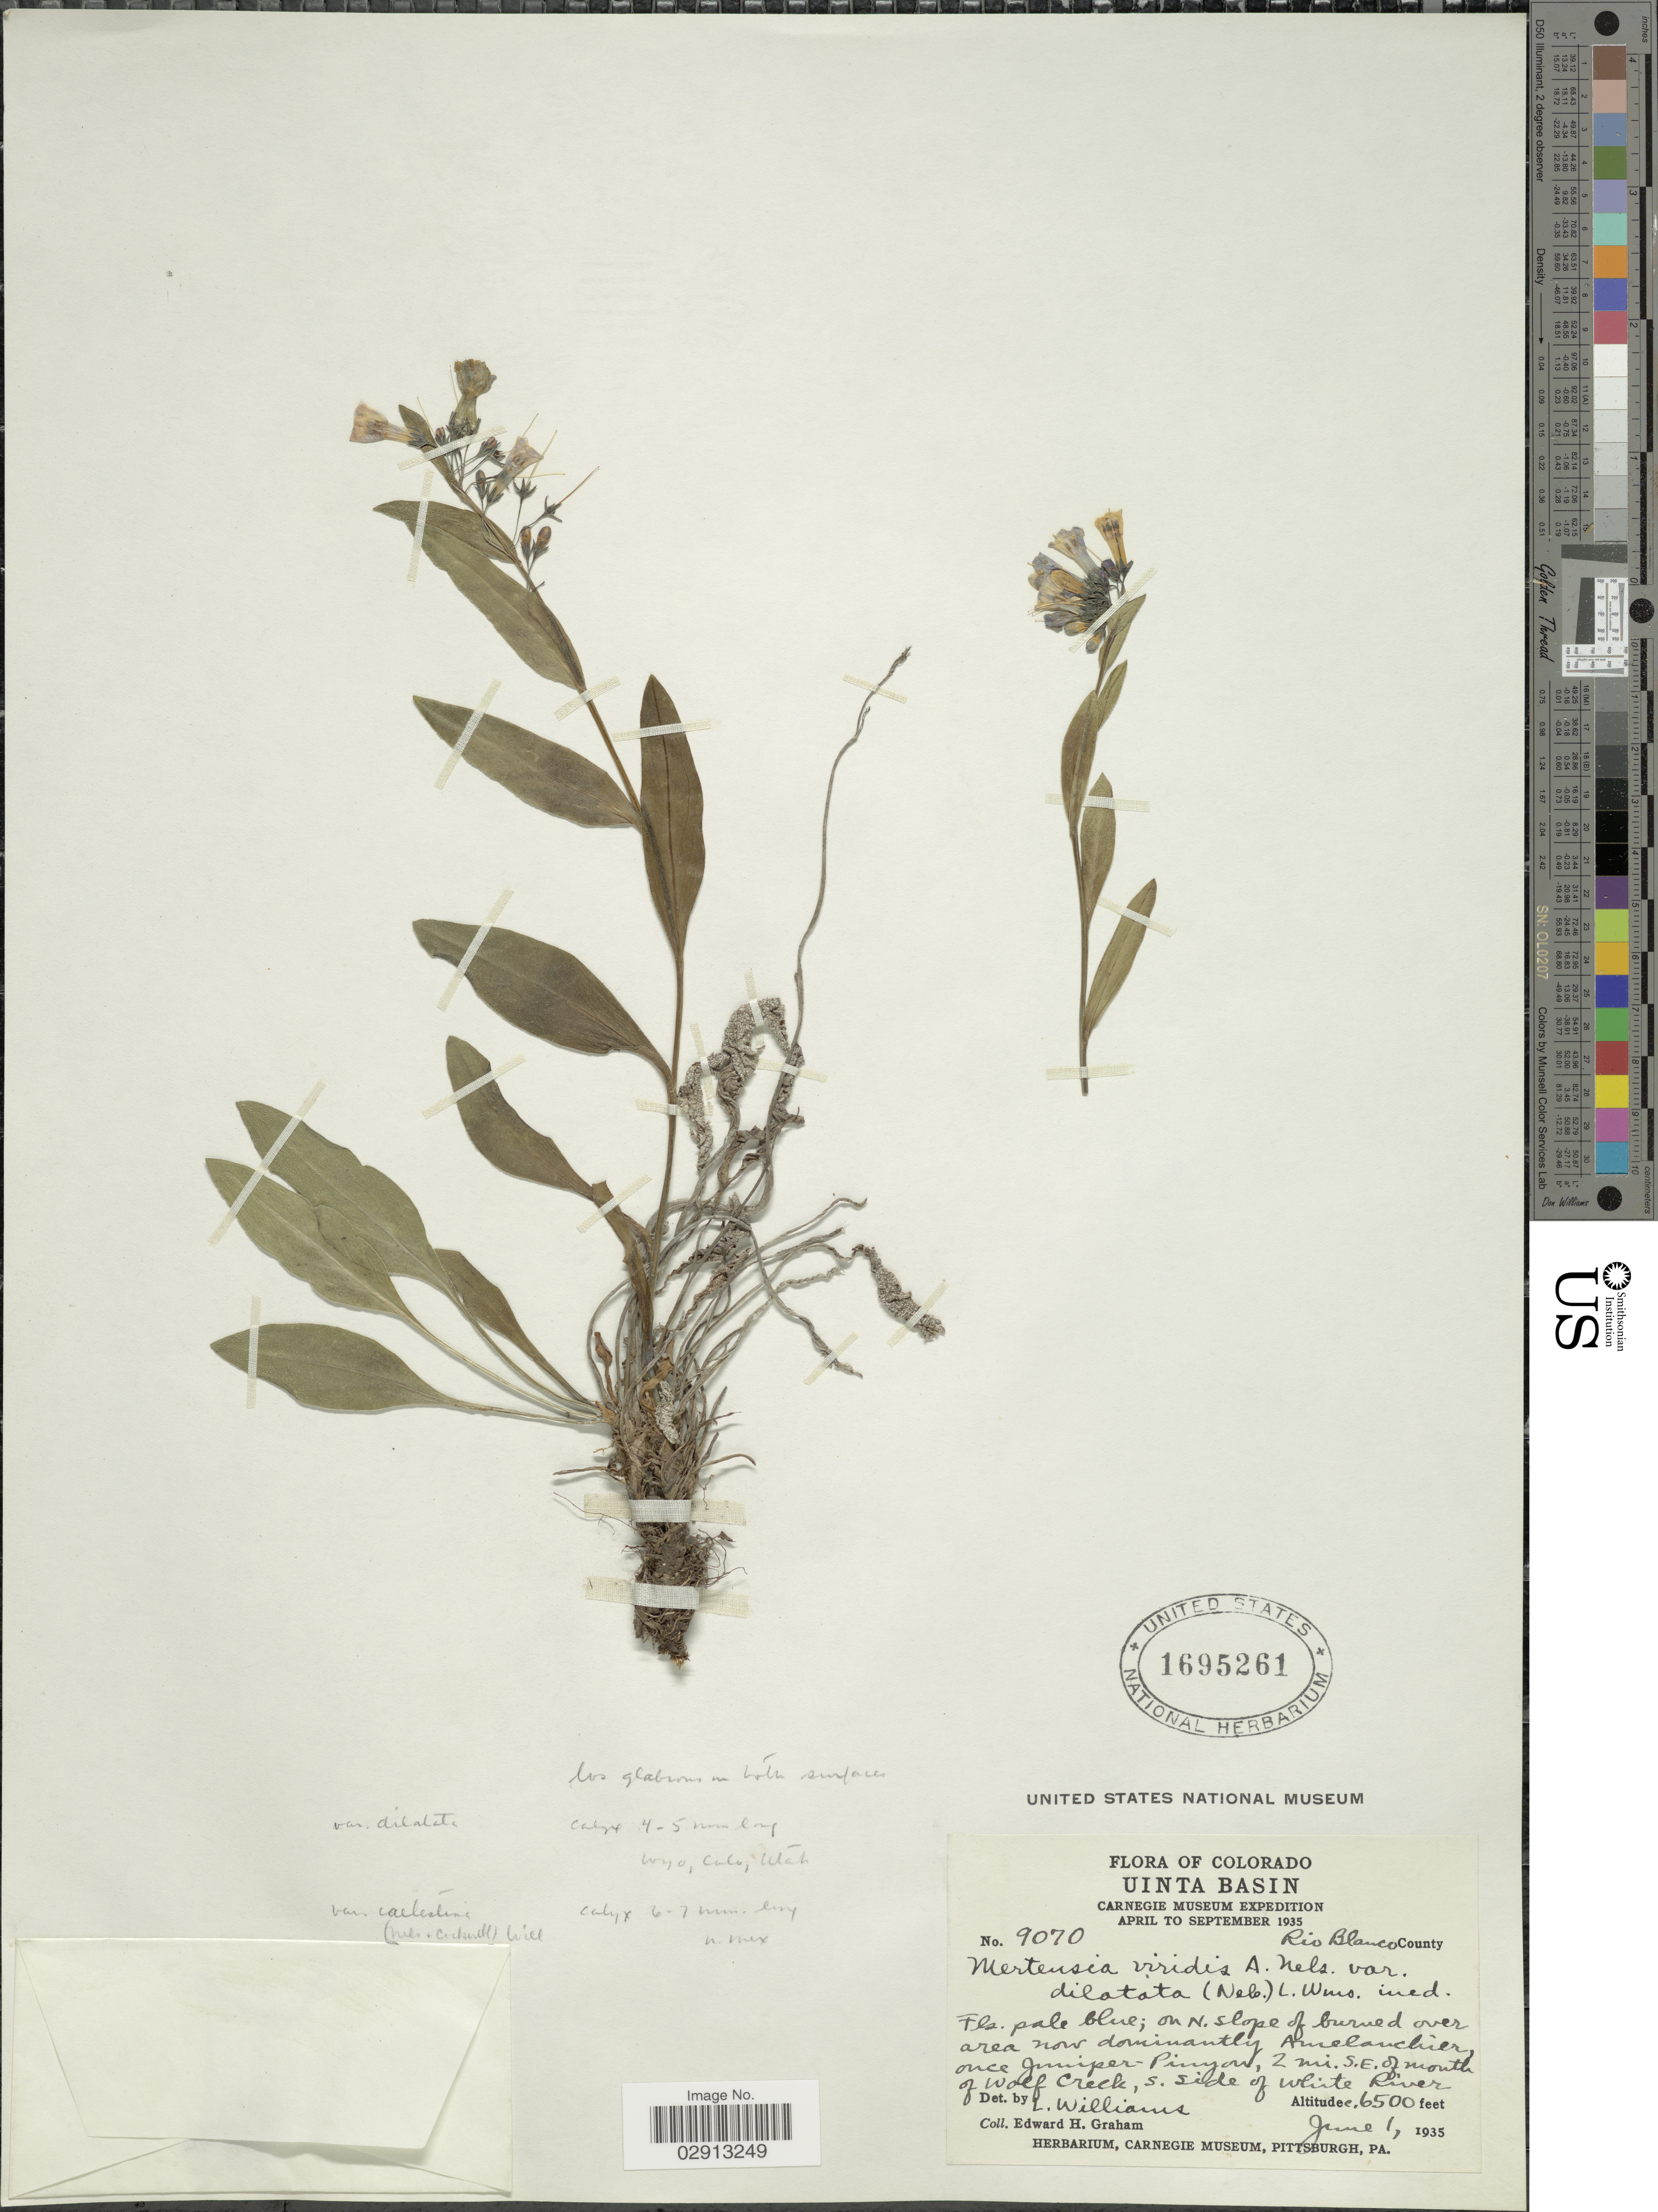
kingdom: Plantae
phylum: Tracheophyta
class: Magnoliopsida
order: Boraginales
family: Boraginaceae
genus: Mertensia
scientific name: Mertensia viridis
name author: (A. Nelson) A. Nelson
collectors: E. H. Graham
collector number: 9070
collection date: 1935-06-01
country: United States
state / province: Colorado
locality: Uinta Basin. Rio Blanco County. 2 mi. S. E. of mouth of Wolf Creek, S. side of White River.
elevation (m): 1981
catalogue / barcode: US 1695261